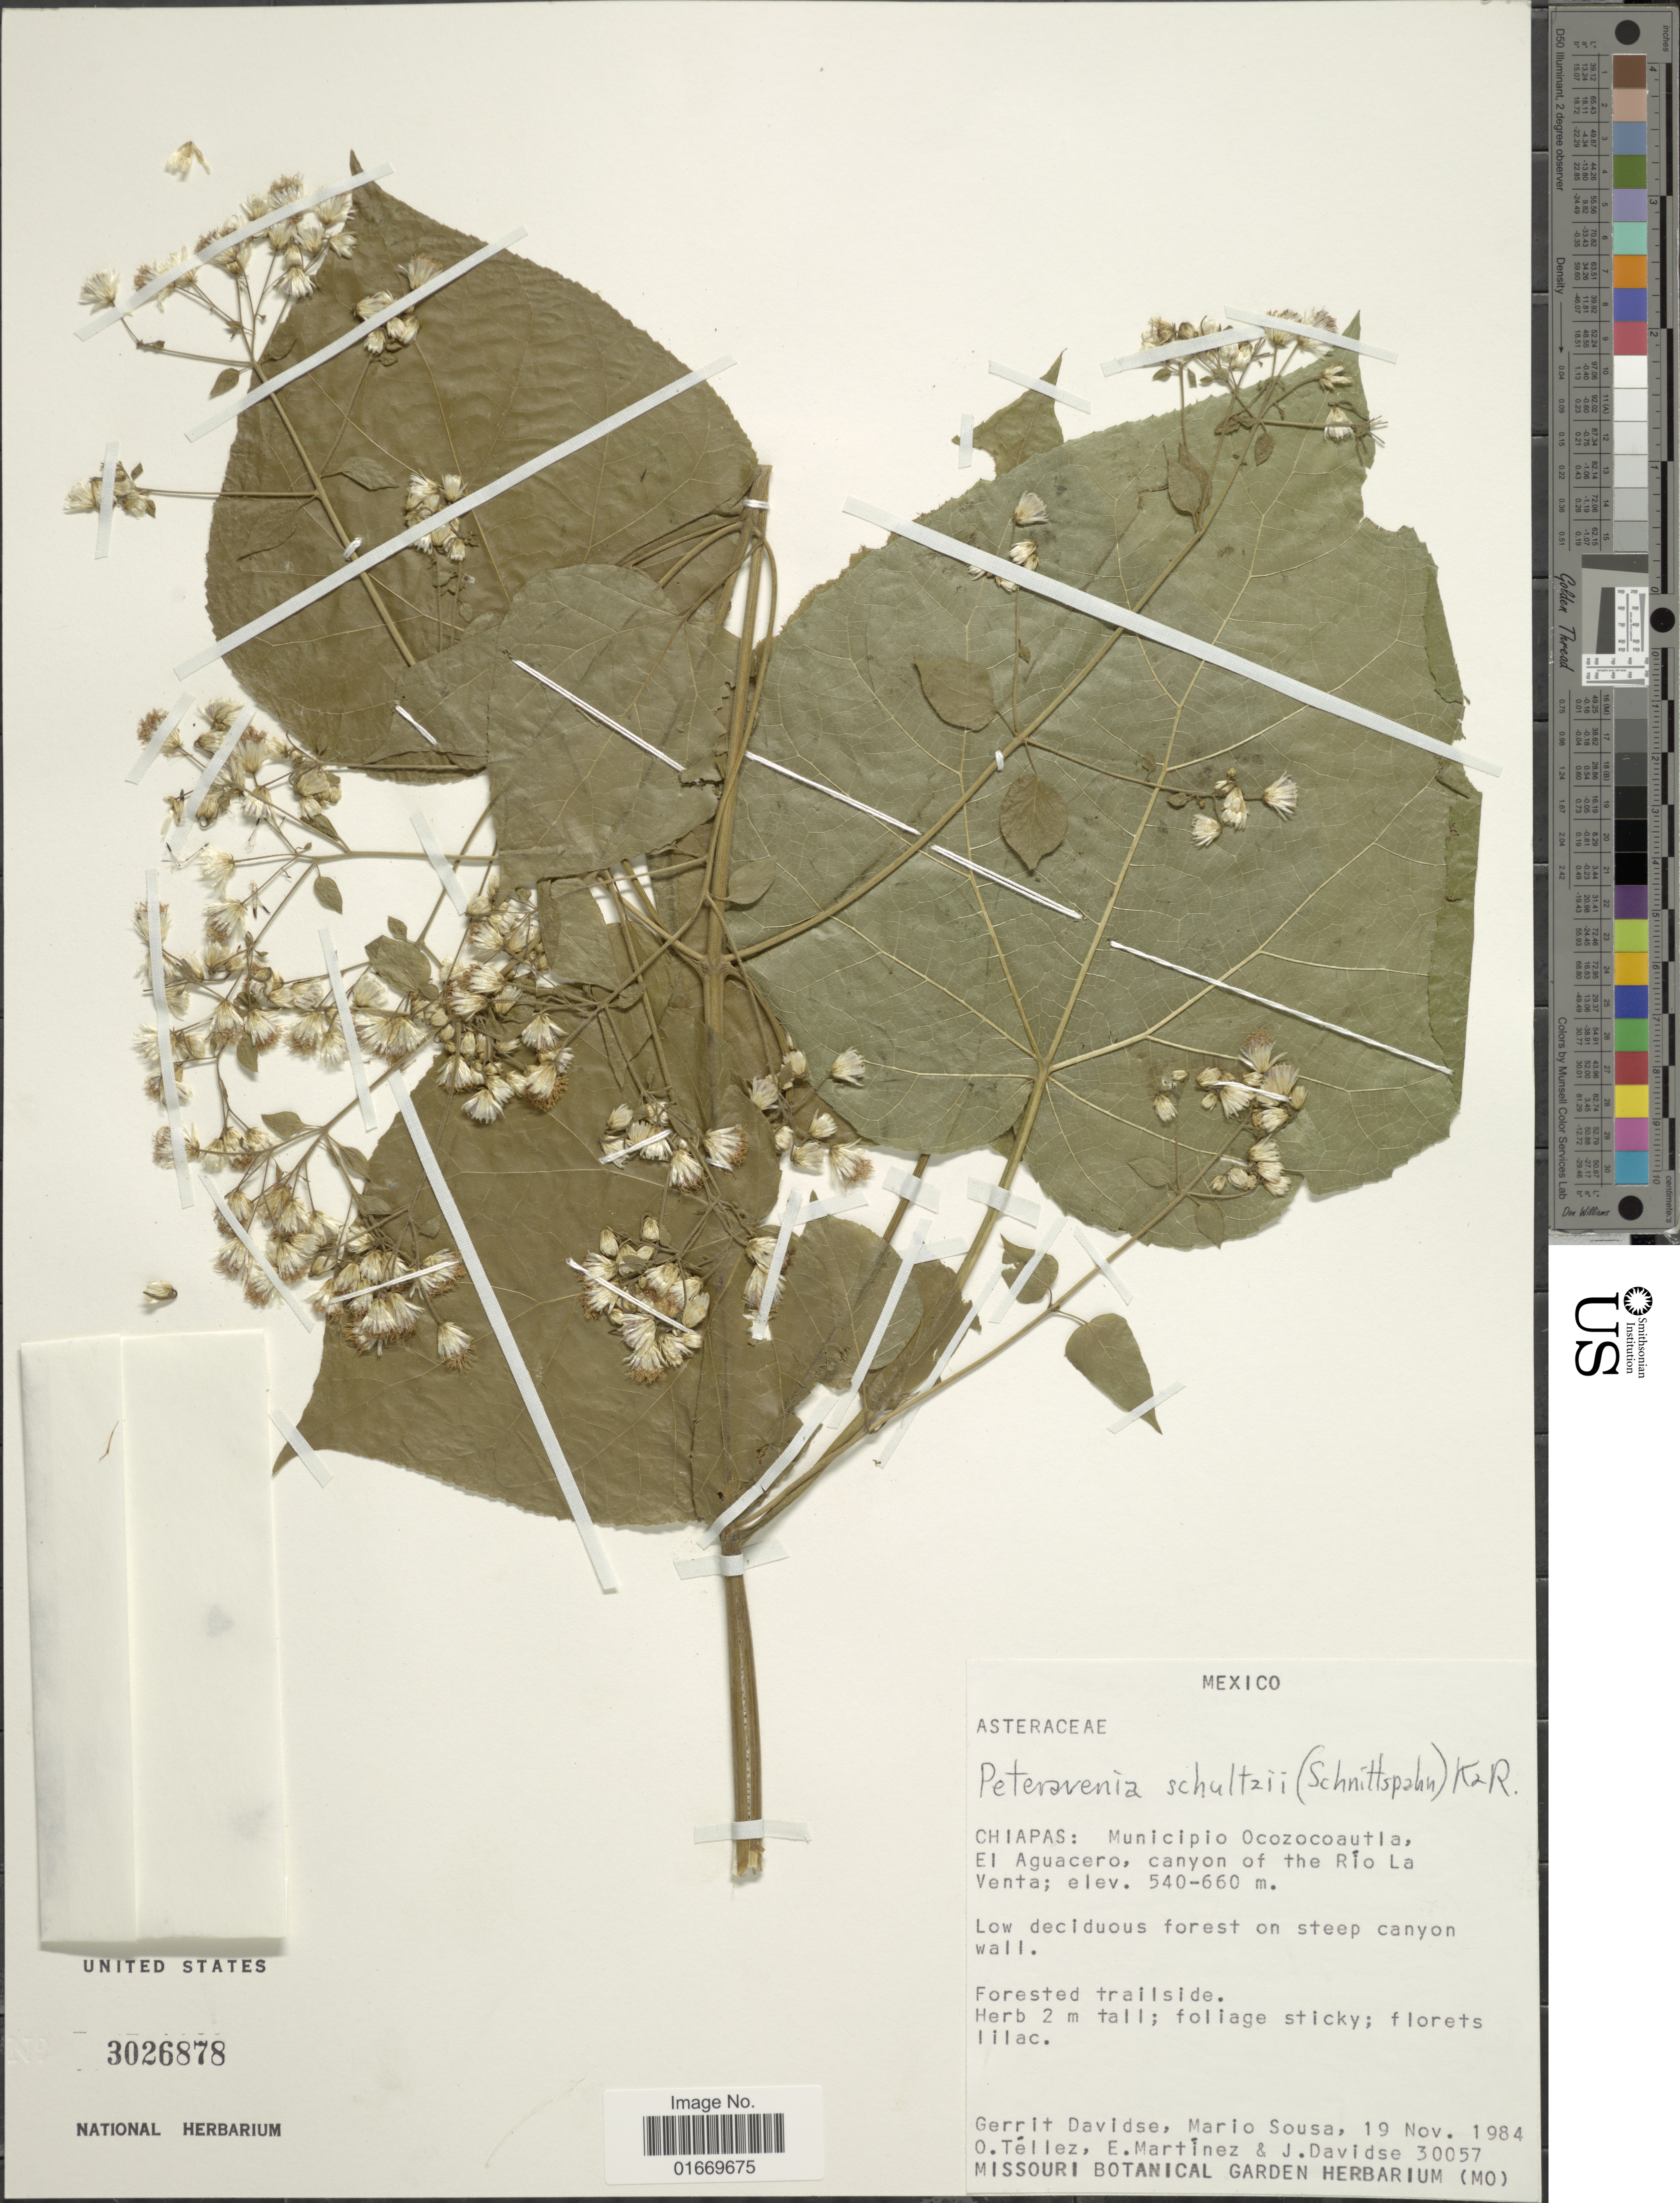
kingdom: Plantae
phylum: Tracheophyta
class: Magnoliopsida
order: Asterales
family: Asteraceae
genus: Peteravenia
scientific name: Peteravenia schultzii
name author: (Schnittsp.) R.M. King & H. Rob.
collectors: G. Davidse, M. Sousa S., O. Tellez, E. Martínez & J. Davidse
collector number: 30057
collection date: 1984-11-19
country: Mexico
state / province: Chiapas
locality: Mexico. Chiapas: Municipio Ocozocoautla, El Aguacero, canyon of the Rio La Venta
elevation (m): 540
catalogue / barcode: US 3026878